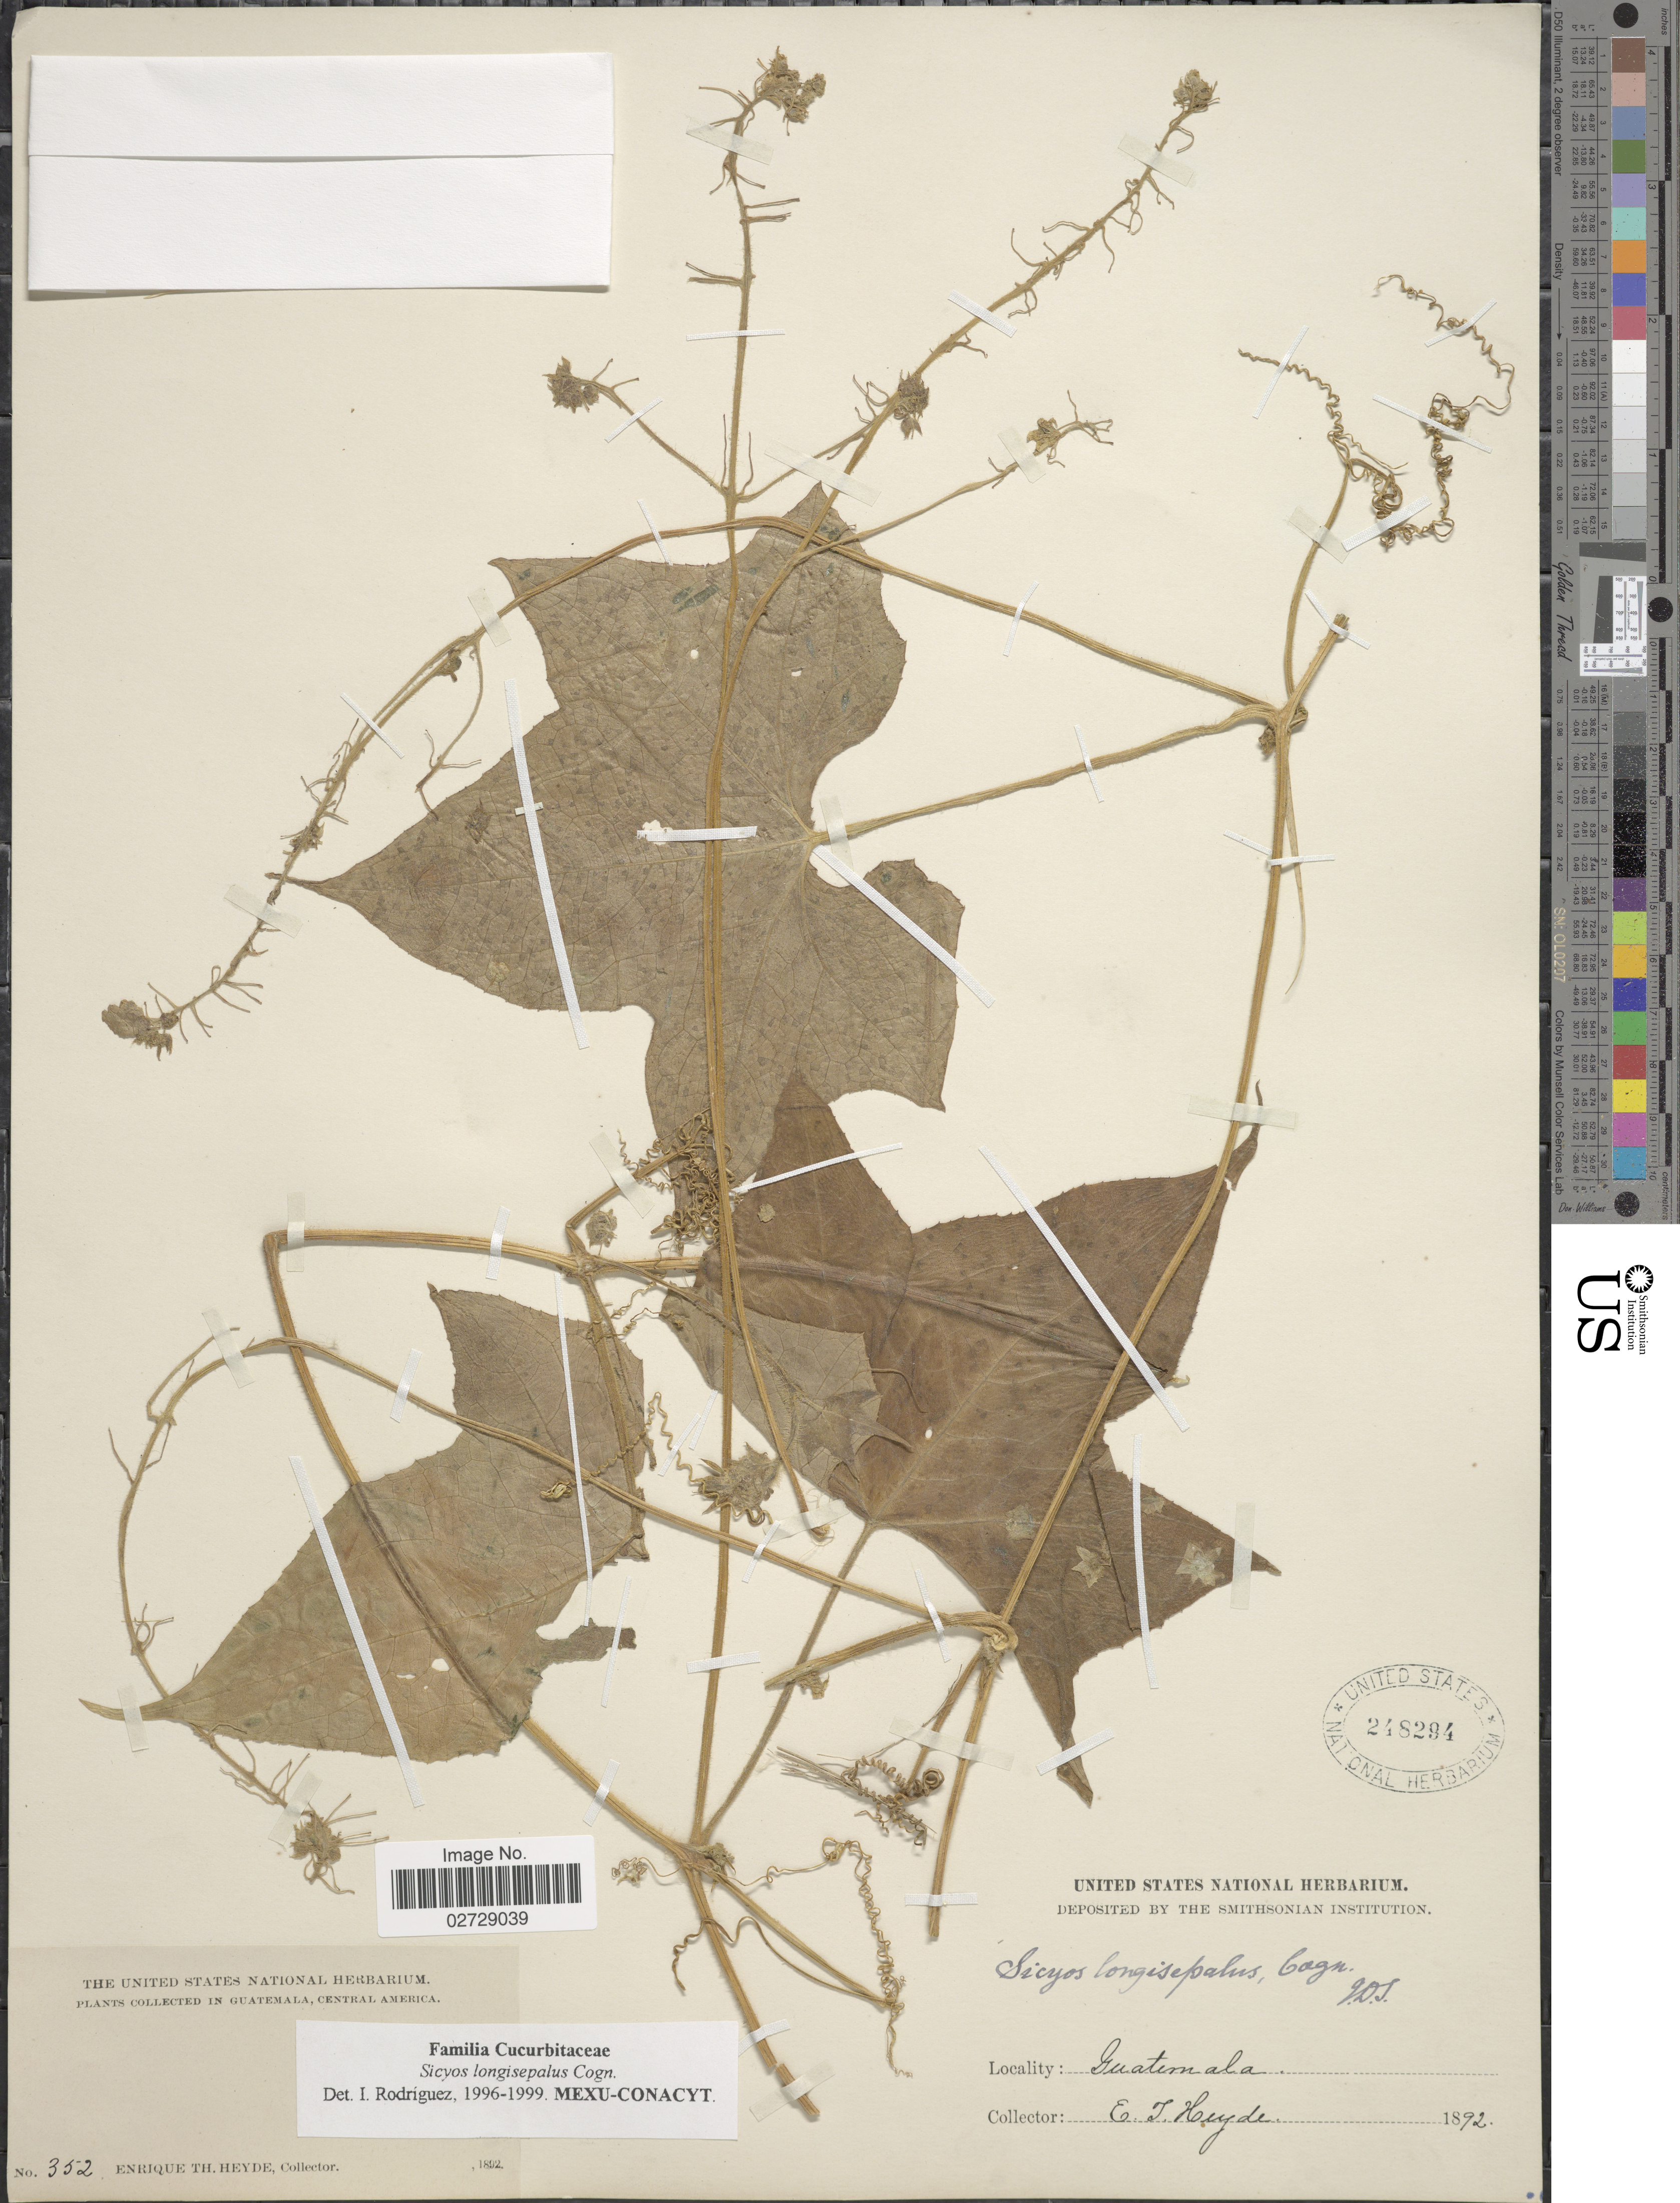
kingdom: Plantae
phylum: Tracheophyta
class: Magnoliopsida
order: Cucurbitales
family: Cucurbitaceae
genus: Sicyos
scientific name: Sicyos longisepalus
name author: Cogn. in Donn. Sm.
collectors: E. T. Heyde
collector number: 352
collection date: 1892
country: Guatemala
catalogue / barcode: US 248294